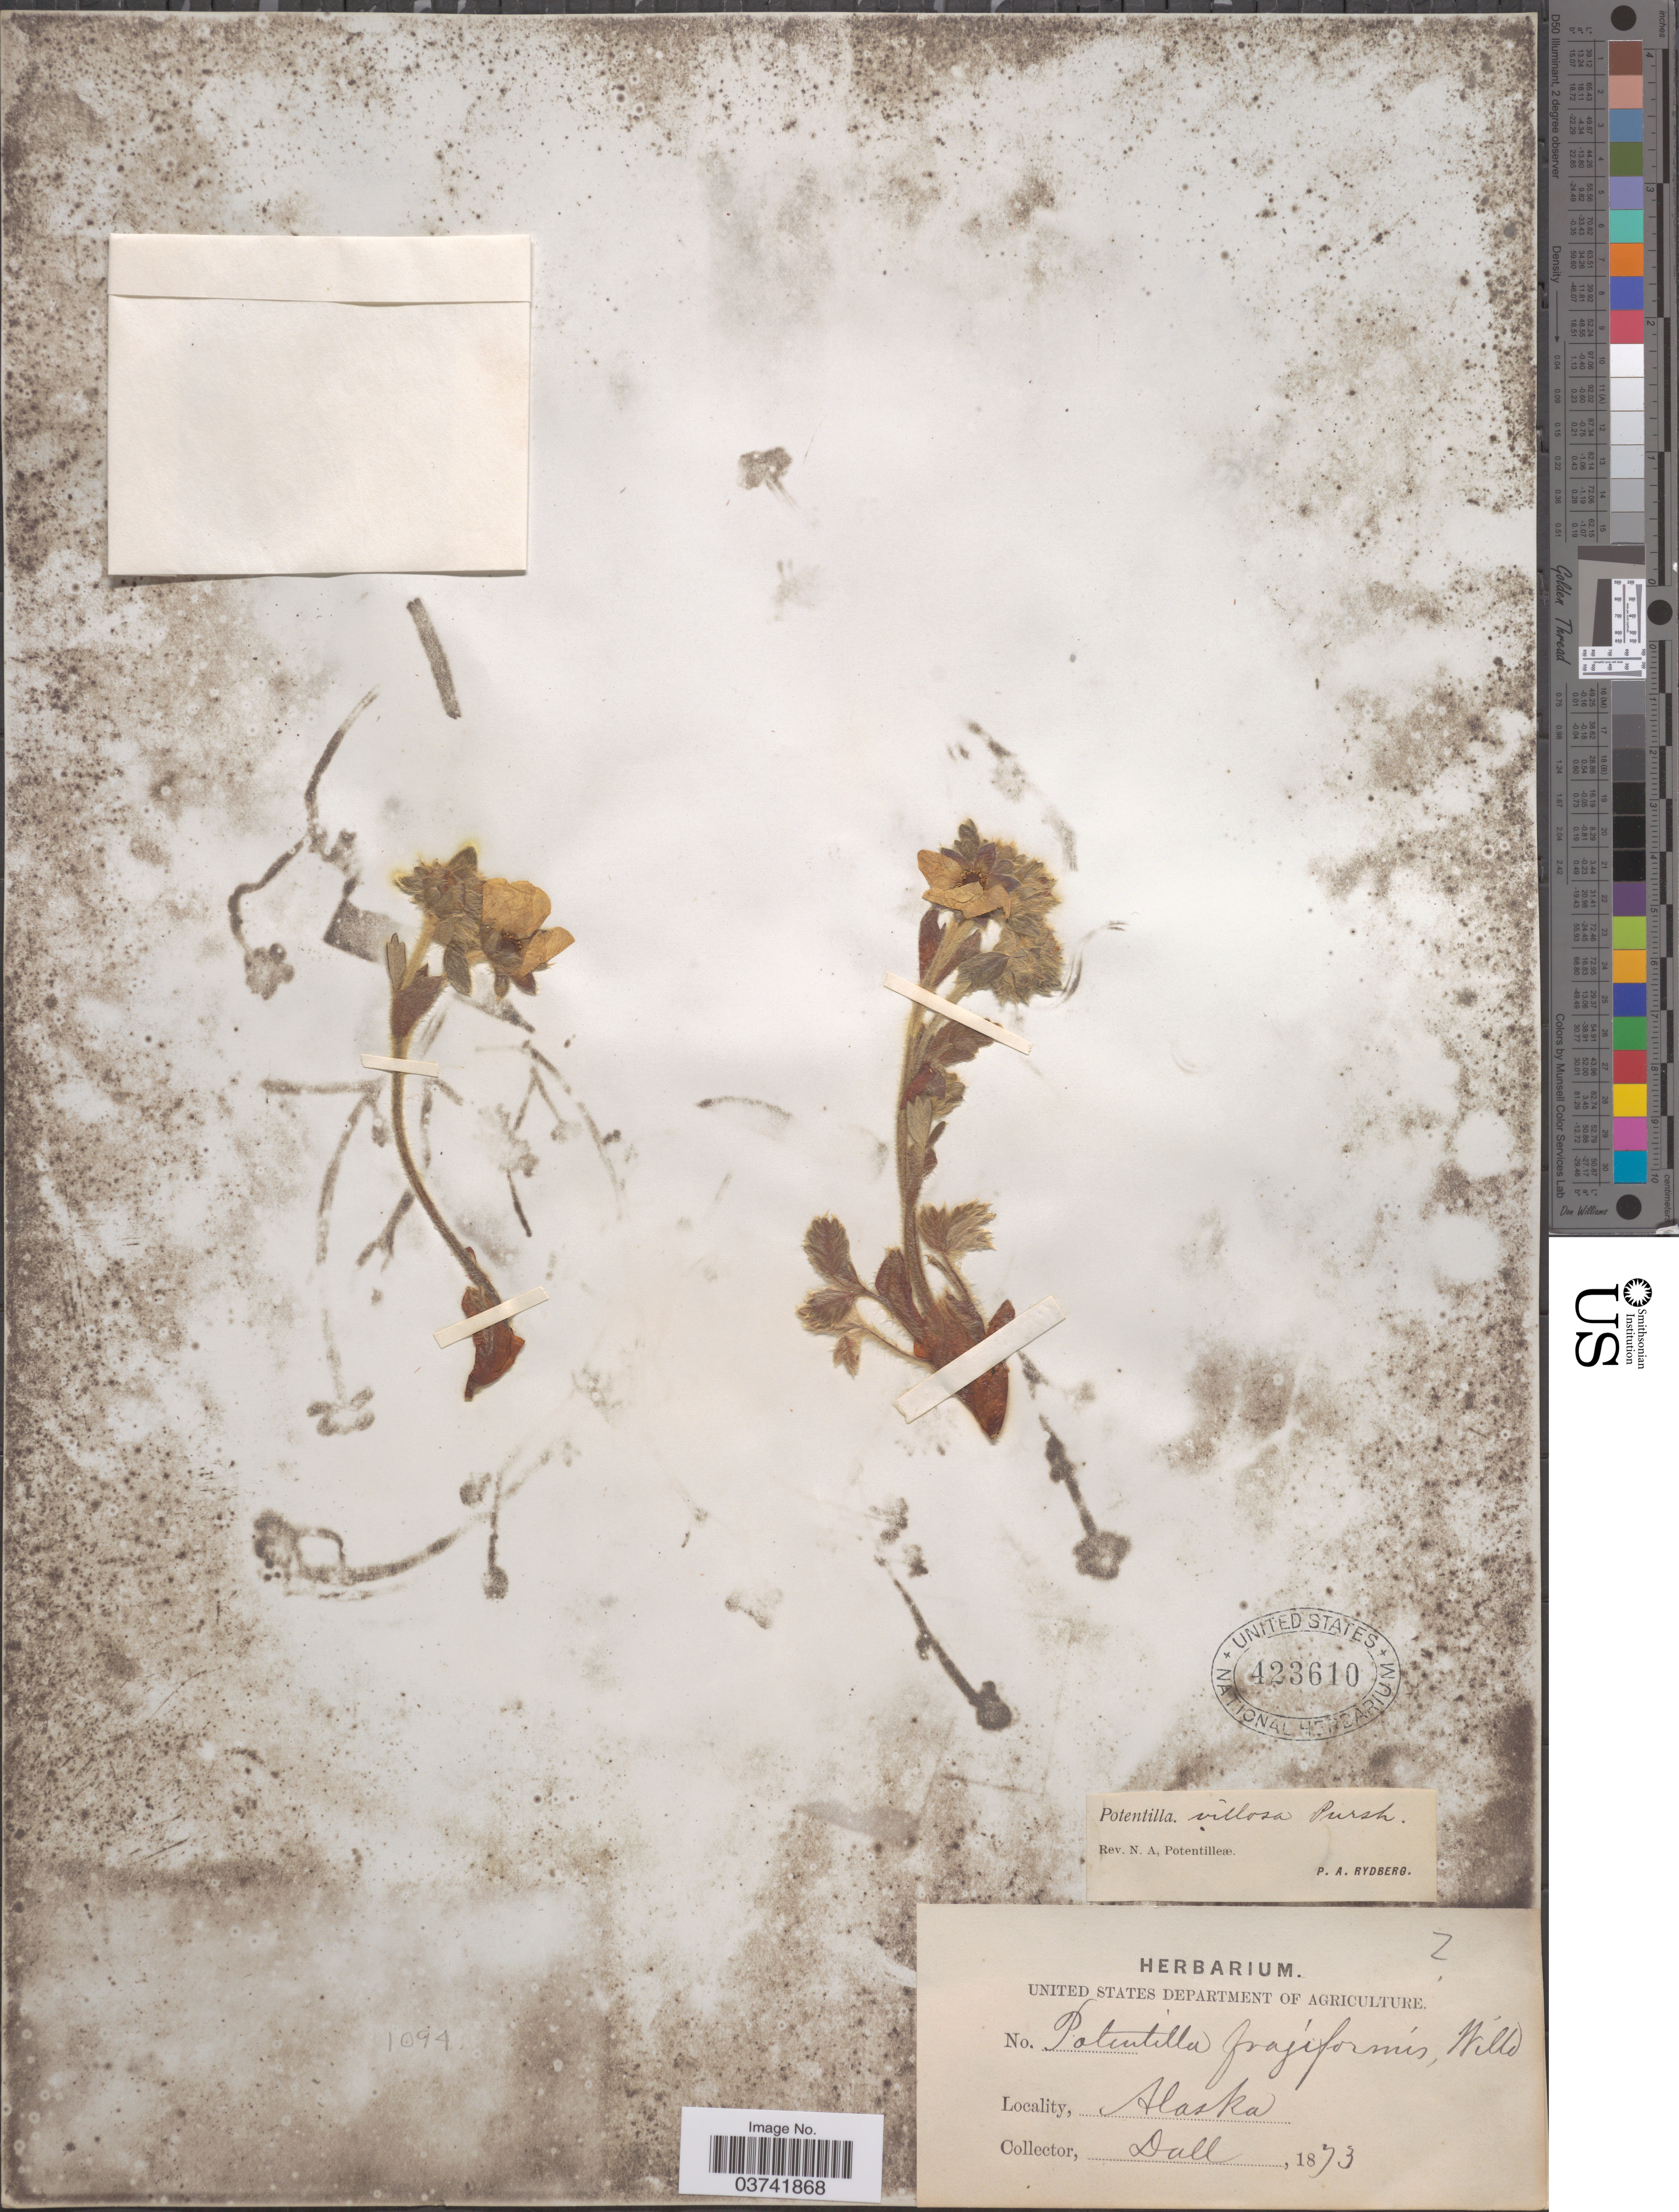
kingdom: Plantae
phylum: Tracheophyta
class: Magnoliopsida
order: Rosales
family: Rosaceae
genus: Potentilla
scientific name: Potentilla villosa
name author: Pall. ex Pursh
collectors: -. Dall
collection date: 1873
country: United States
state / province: Alaska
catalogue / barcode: US 423610